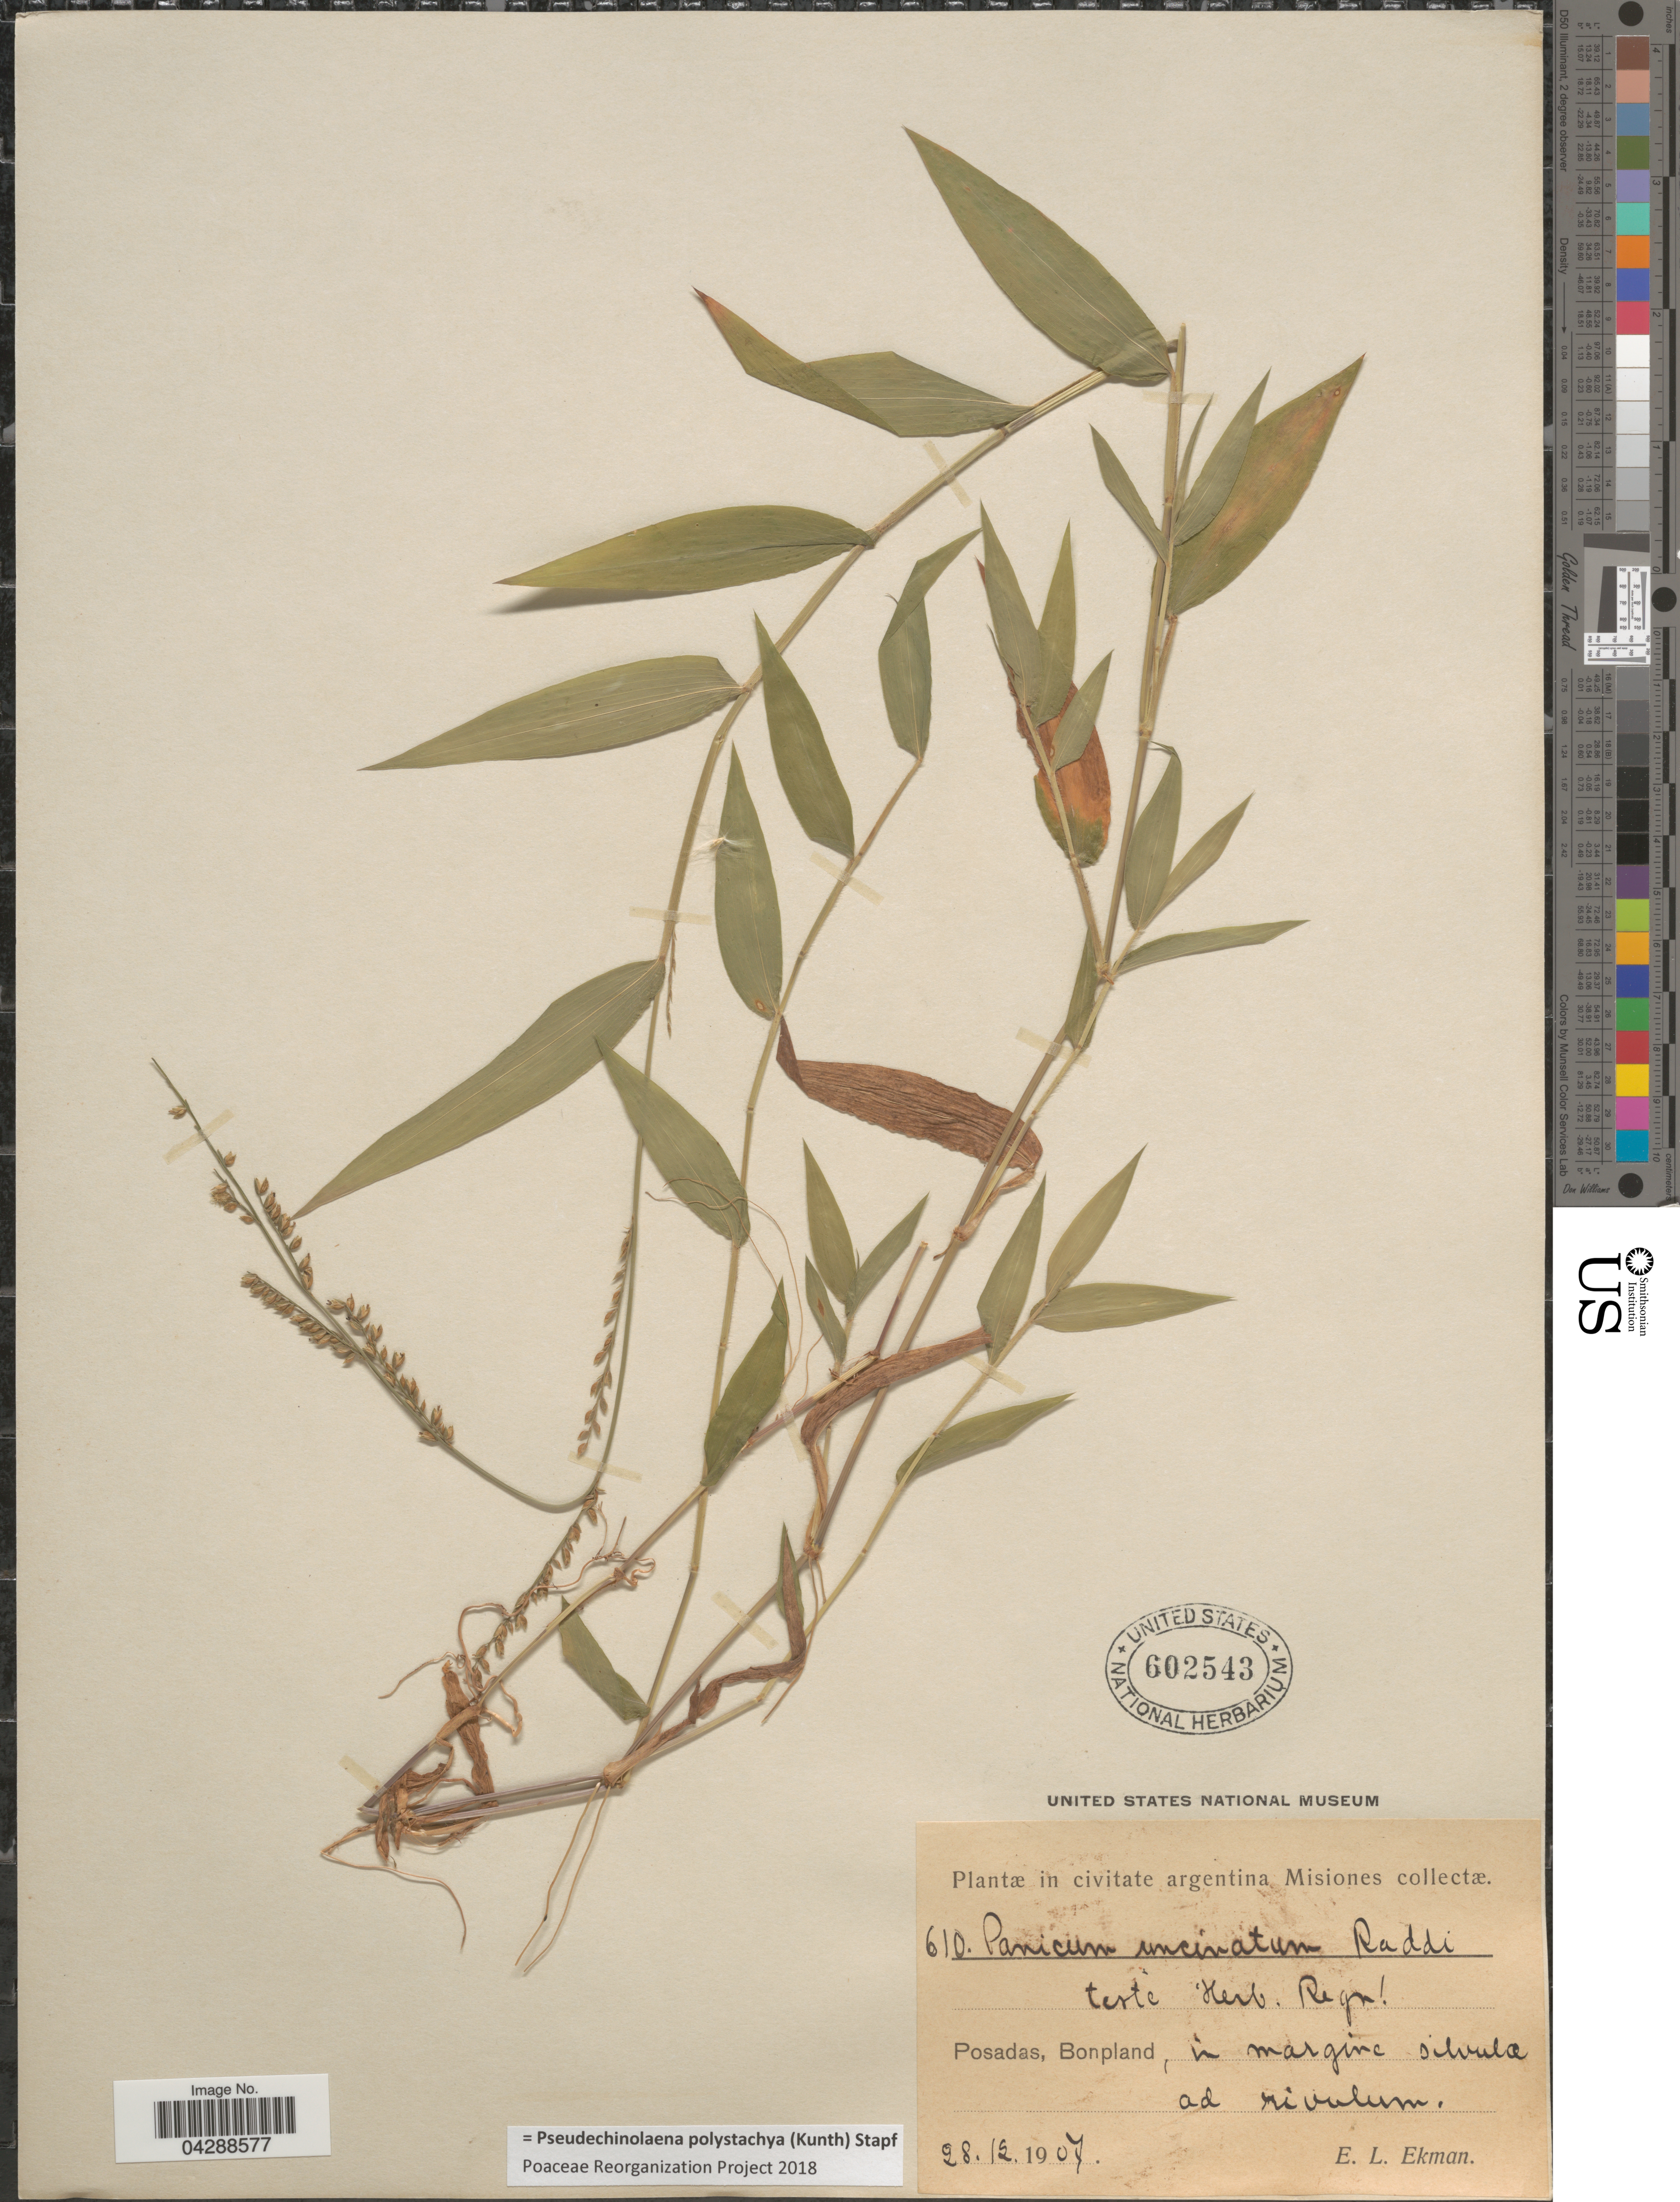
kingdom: Plantae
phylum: Tracheophyta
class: Liliopsida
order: Poales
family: Poaceae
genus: Pseudechinolaena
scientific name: Pseudechinolaena polystachya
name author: (Kunth) Stapf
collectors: E. L. Ekman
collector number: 610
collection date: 1907-12-28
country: Argentina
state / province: Misiones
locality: Posadas, Bonpland, in margine silvula ad rivulum.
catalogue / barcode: US 602543